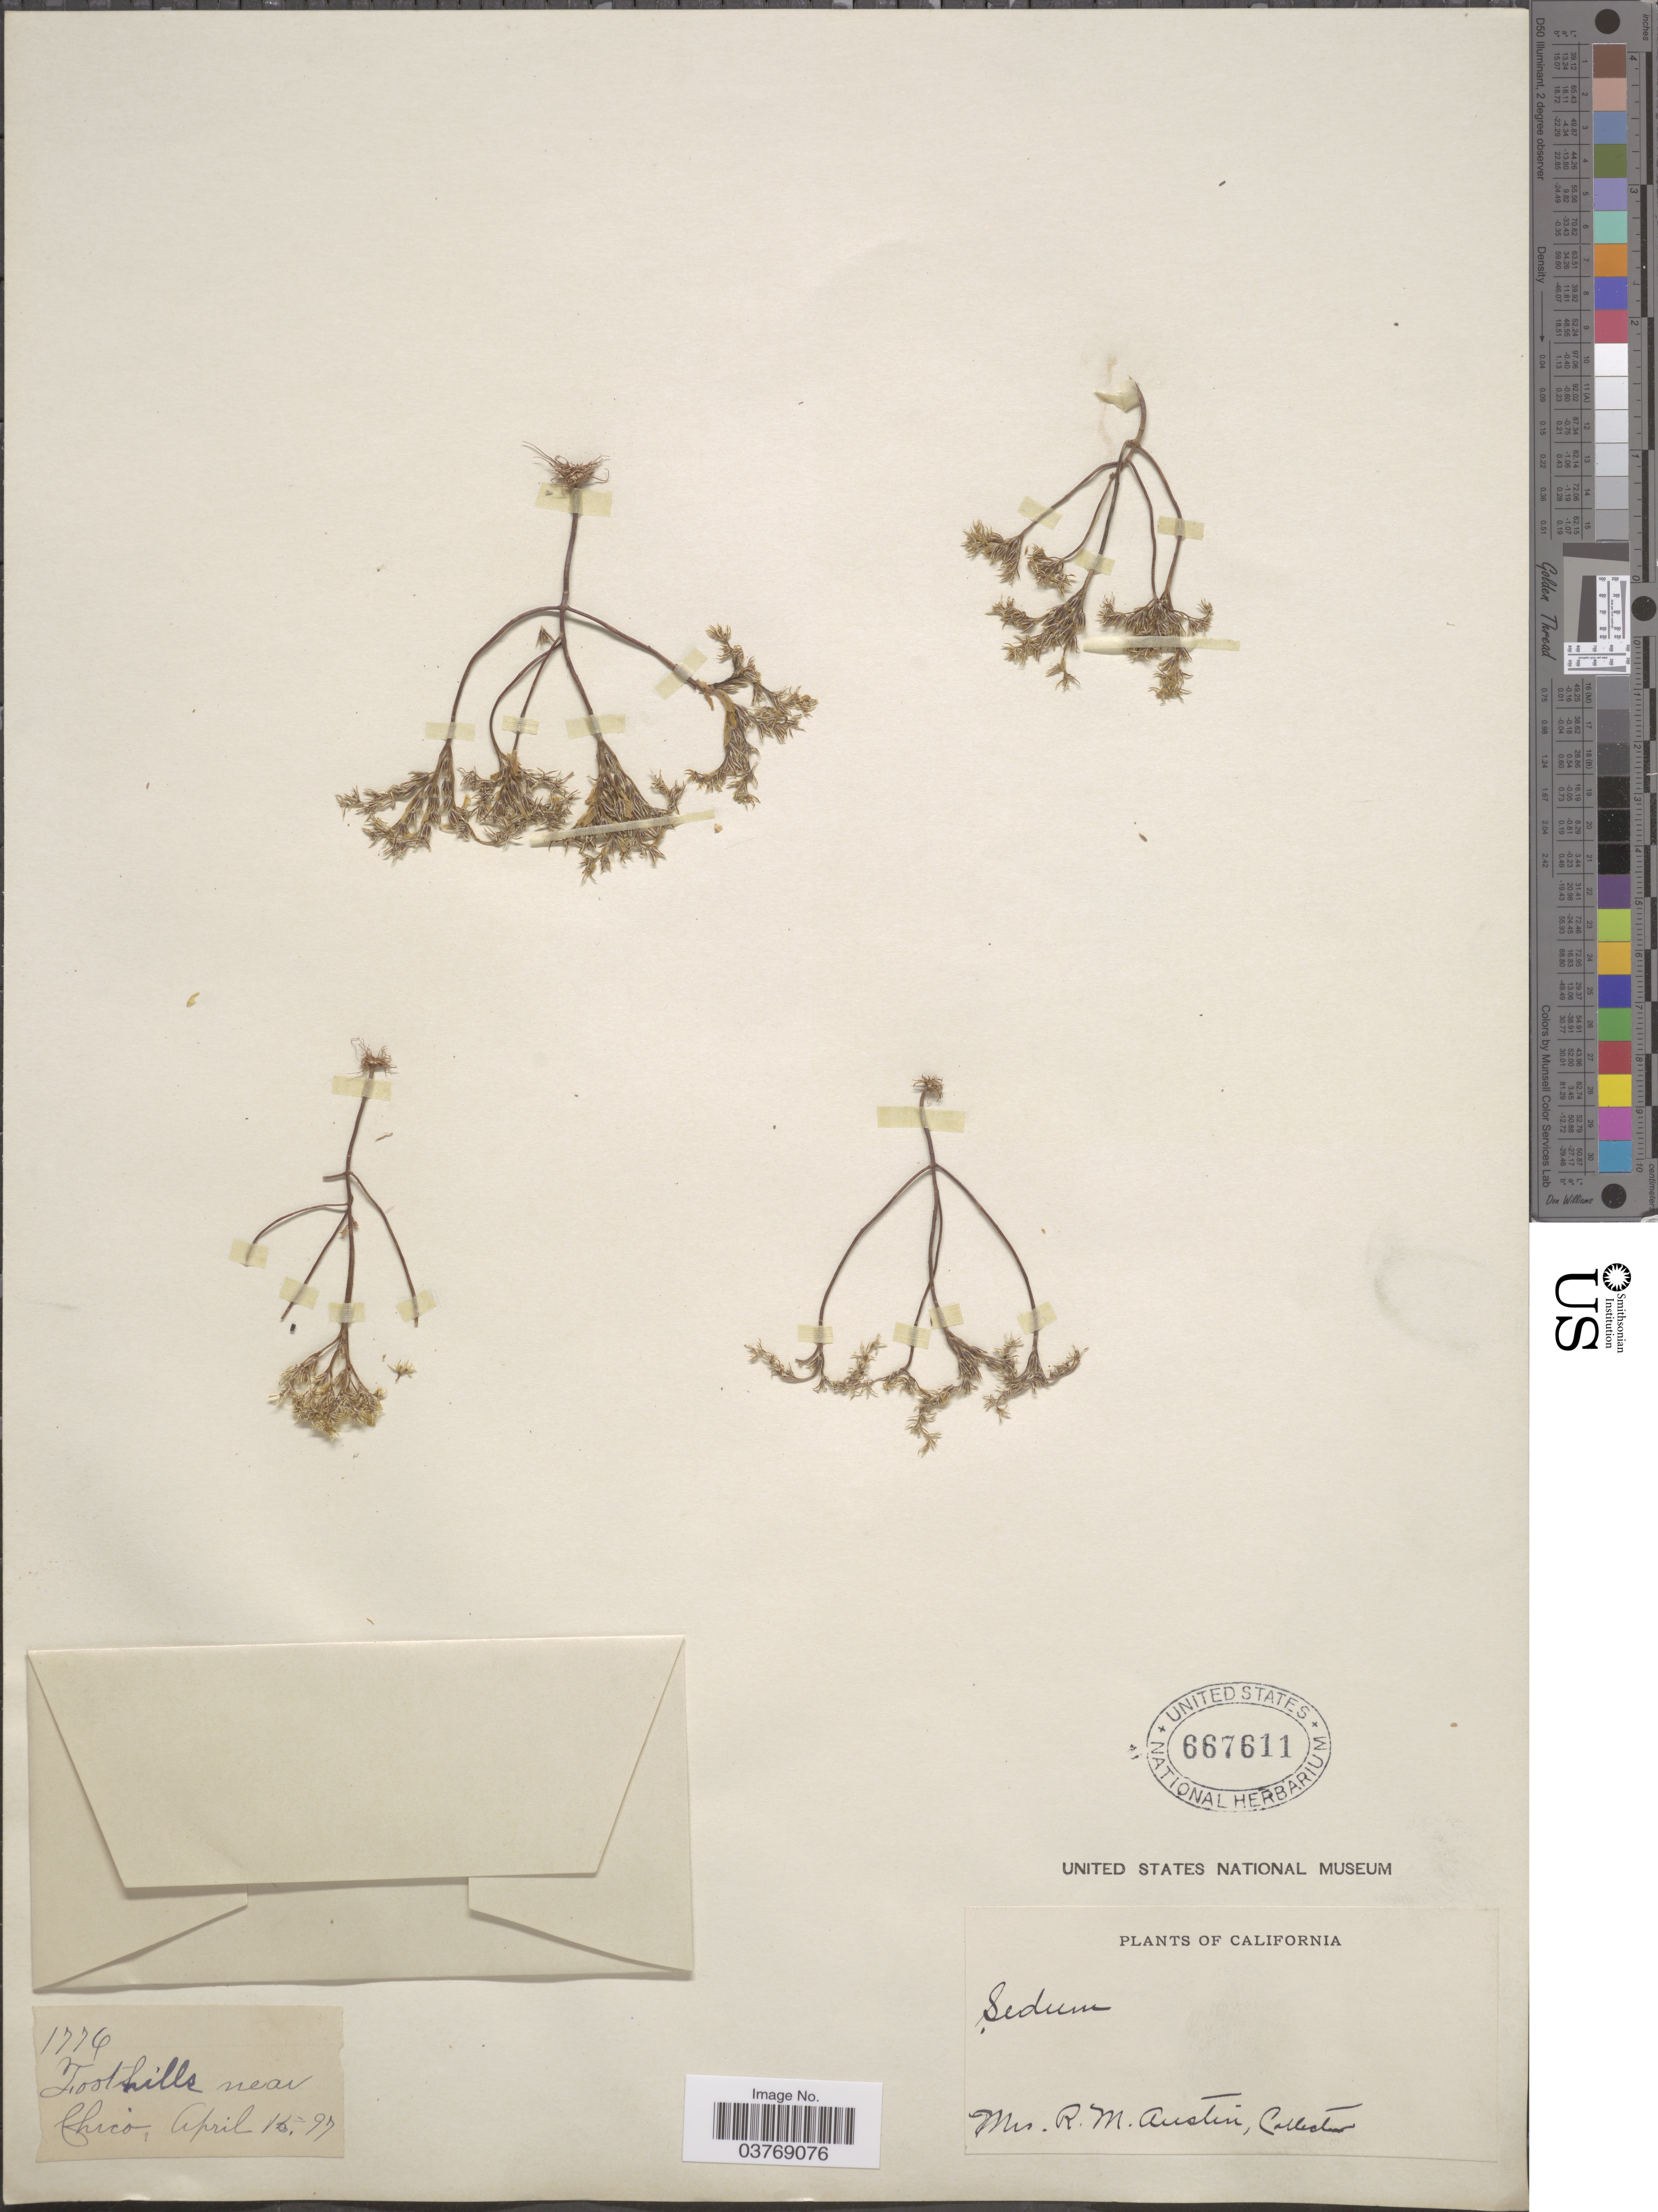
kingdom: Plantae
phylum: Tracheophyta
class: Magnoliopsida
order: Saxifragales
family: Crassulaceae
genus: Sedella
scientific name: Sedella pumila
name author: (Benth.) Britton & Rose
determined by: U.S. National Herbarium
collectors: R. Austin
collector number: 1774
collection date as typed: Transcribed d/m/y: 15/4/97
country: United States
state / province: California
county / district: Butte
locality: Foothills near Chico.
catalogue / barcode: US 667611